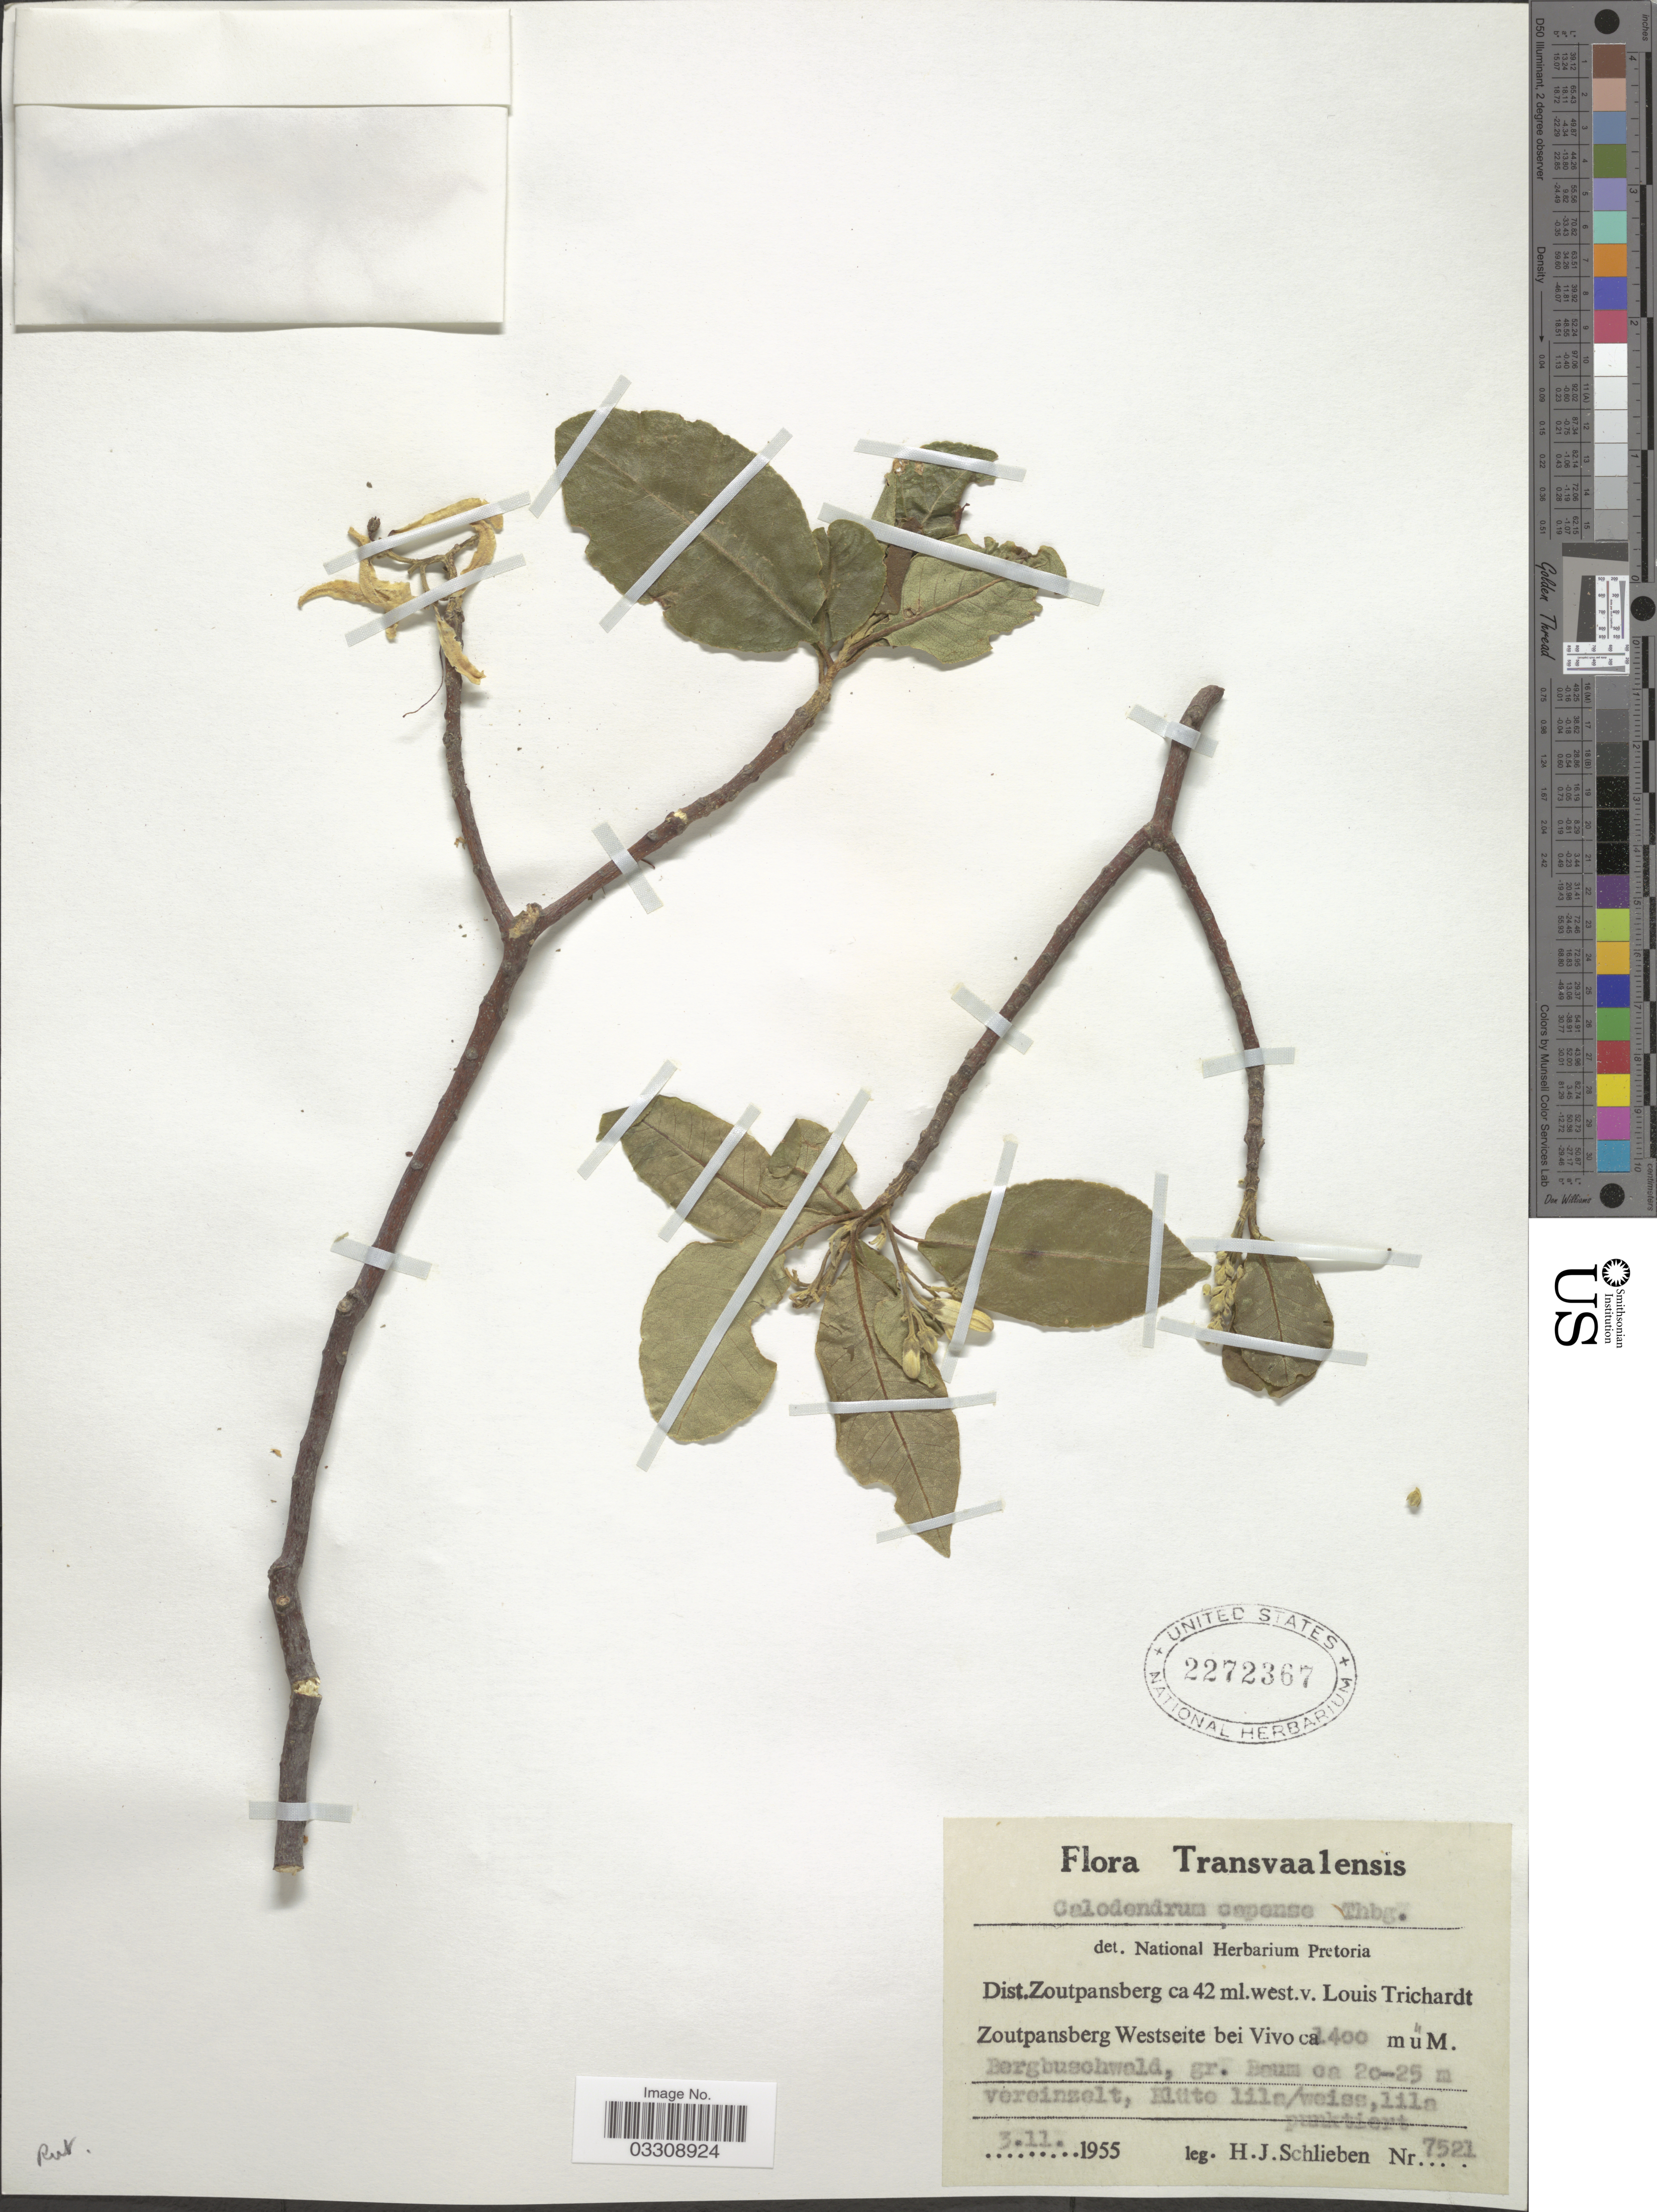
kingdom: Plantae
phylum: Tracheophyta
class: Magnoliopsida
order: Sapindales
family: Rutaceae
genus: Calodendrum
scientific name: Calodendrum capense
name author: (L. f.) Thunb.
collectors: H. J. Schlieben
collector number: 7521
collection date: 1955-11-03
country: South Africa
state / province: Limpopo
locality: Transvaalensis, Dist. Zoutpansberg ca 42 ml. west v. Louis Trichardt, Zoutpansberg Westseite bei Vivo.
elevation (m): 1400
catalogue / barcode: US 2272367